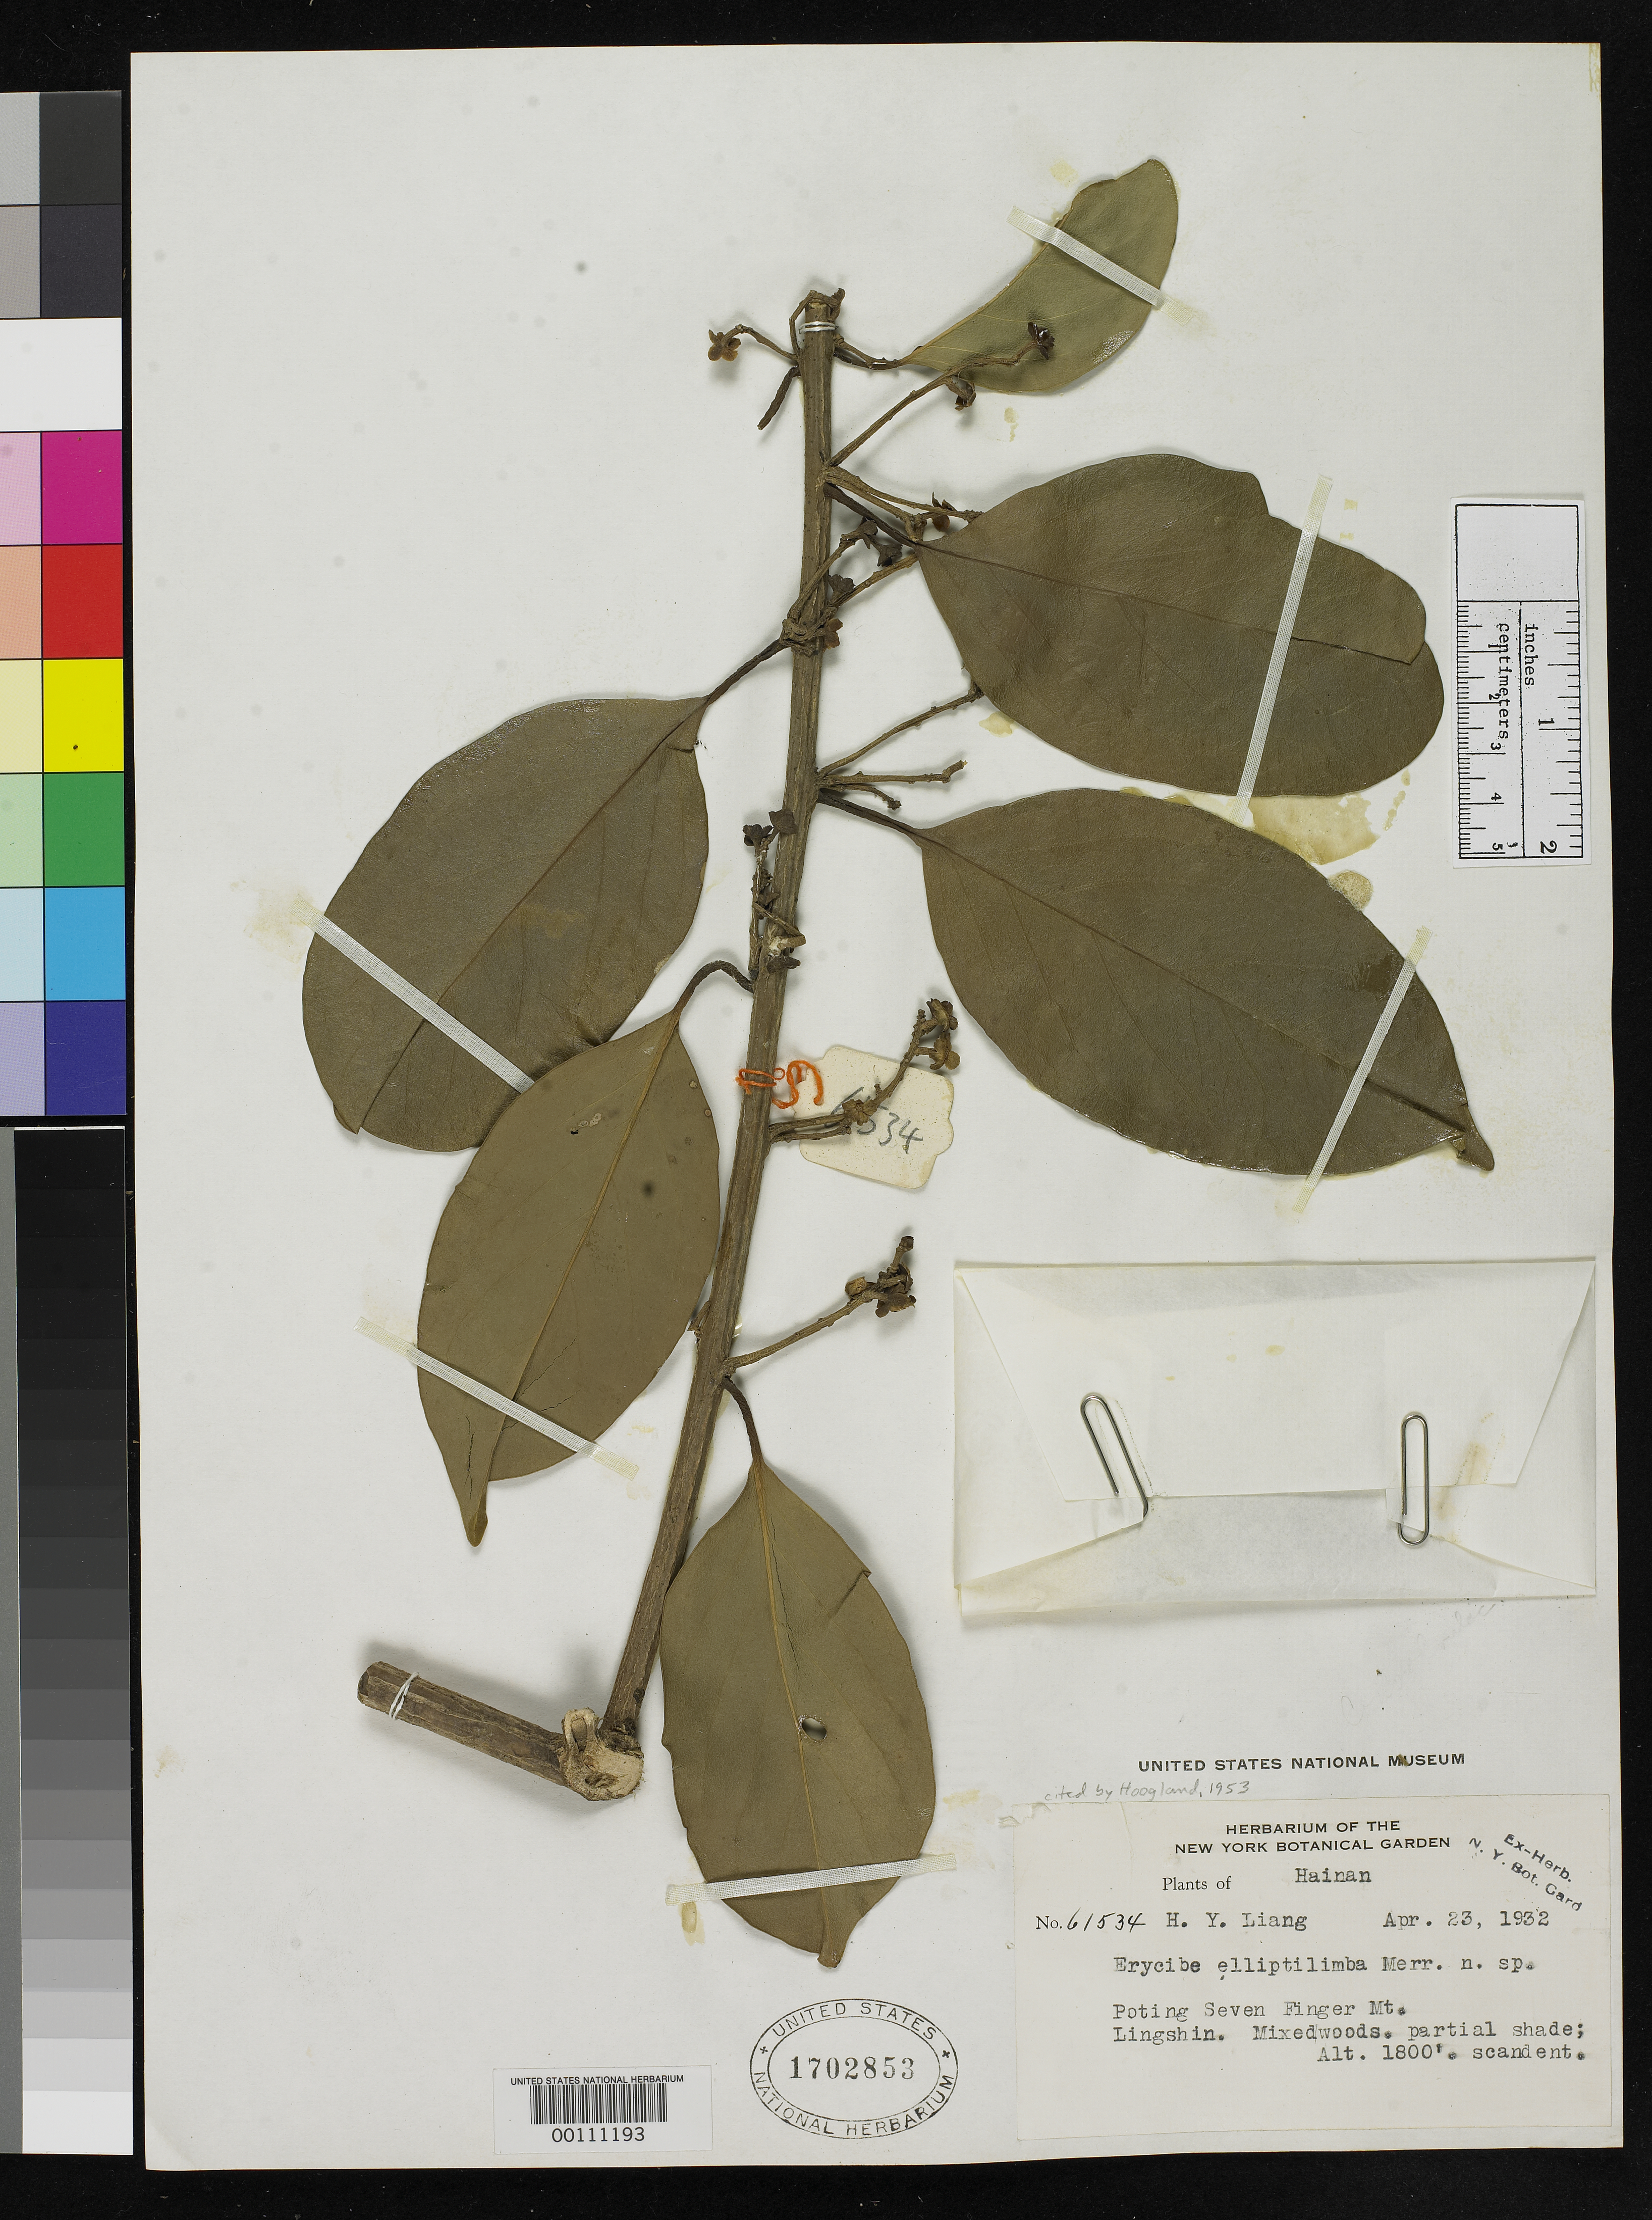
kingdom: Plantae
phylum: Tracheophyta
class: Magnoliopsida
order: Solanales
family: Convolvulaceae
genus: Erycibe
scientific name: Erycibe elliptilimba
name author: Merr. & Chun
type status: Isotype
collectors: H. Y. Liang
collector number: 61534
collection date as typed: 23 Apr 1932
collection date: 1932-04-23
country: China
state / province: Hainan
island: Hainan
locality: Poting to Seven Finger Mt., Lingshin.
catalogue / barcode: US 1702853